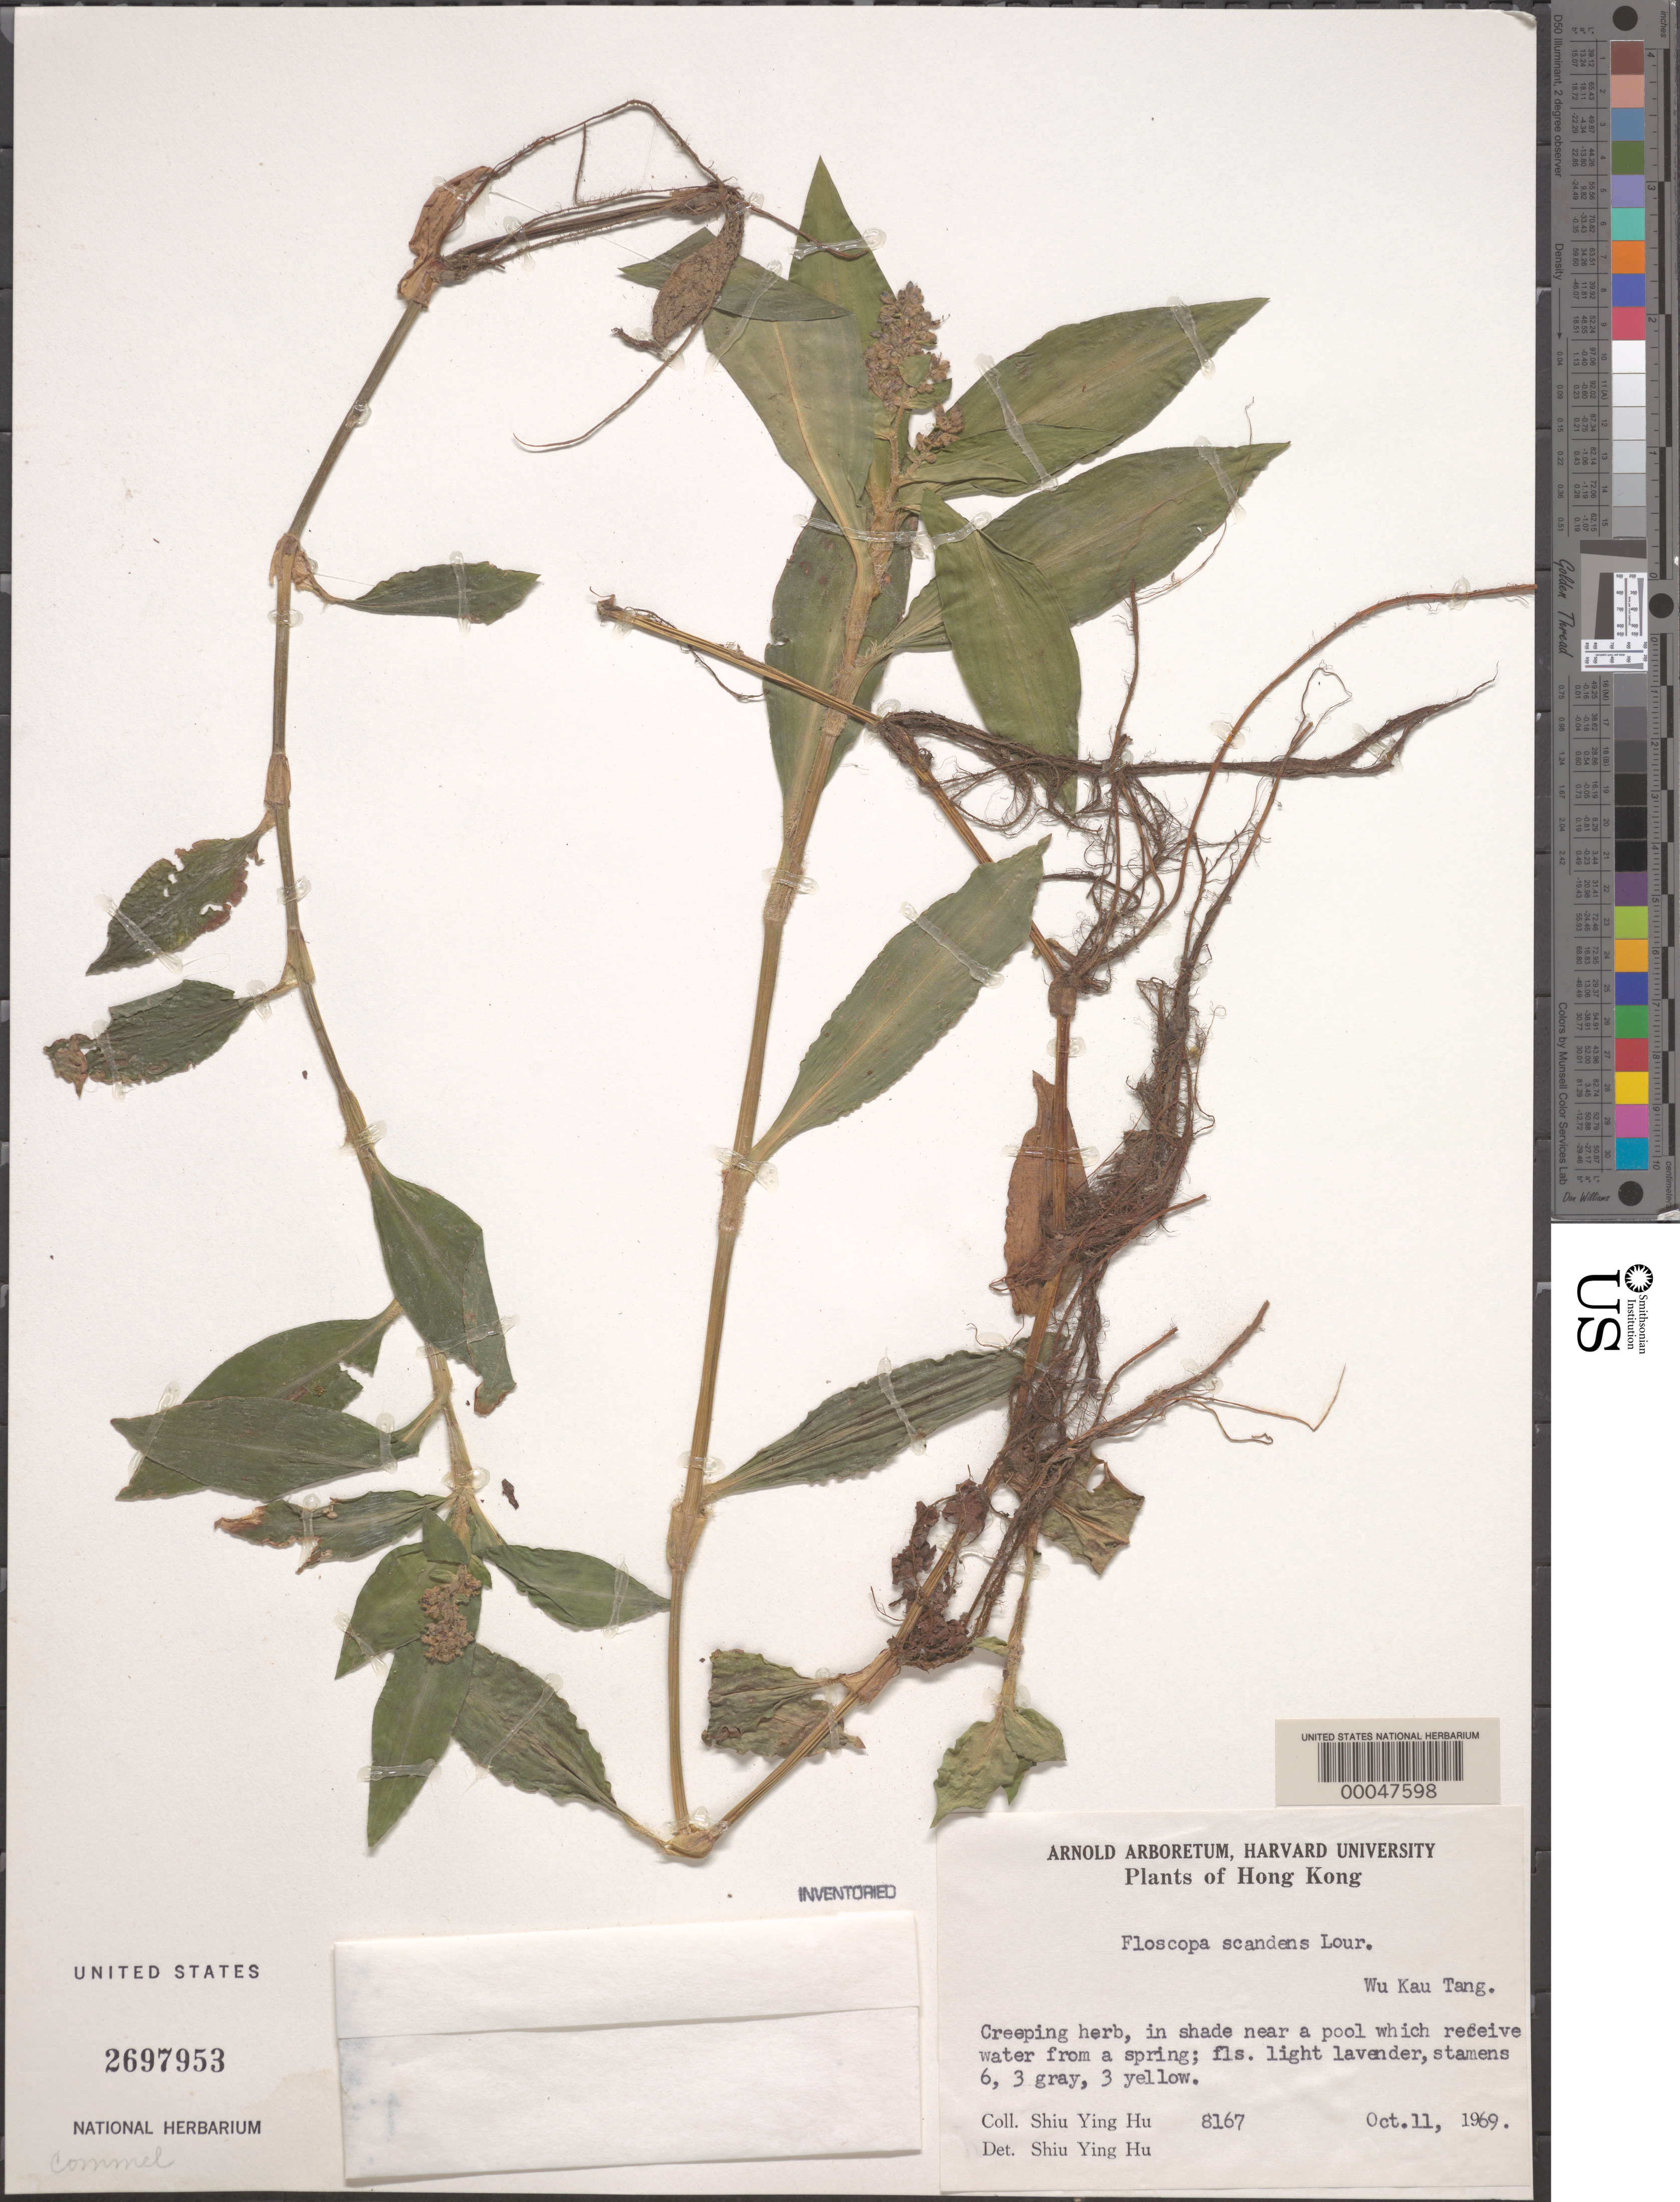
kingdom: Plantae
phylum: Tracheophyta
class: Liliopsida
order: Commelinales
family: Commelinaceae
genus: Floscopa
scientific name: Floscopa scandens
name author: Lour.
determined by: Hu, S. Y.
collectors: S. Y. Hu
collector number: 8167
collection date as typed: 11 Oct 1969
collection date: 1969-10-11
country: China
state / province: Hong Kong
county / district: New Territories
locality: Wu kau tang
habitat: Shaded seasonal pool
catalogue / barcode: US 2697953